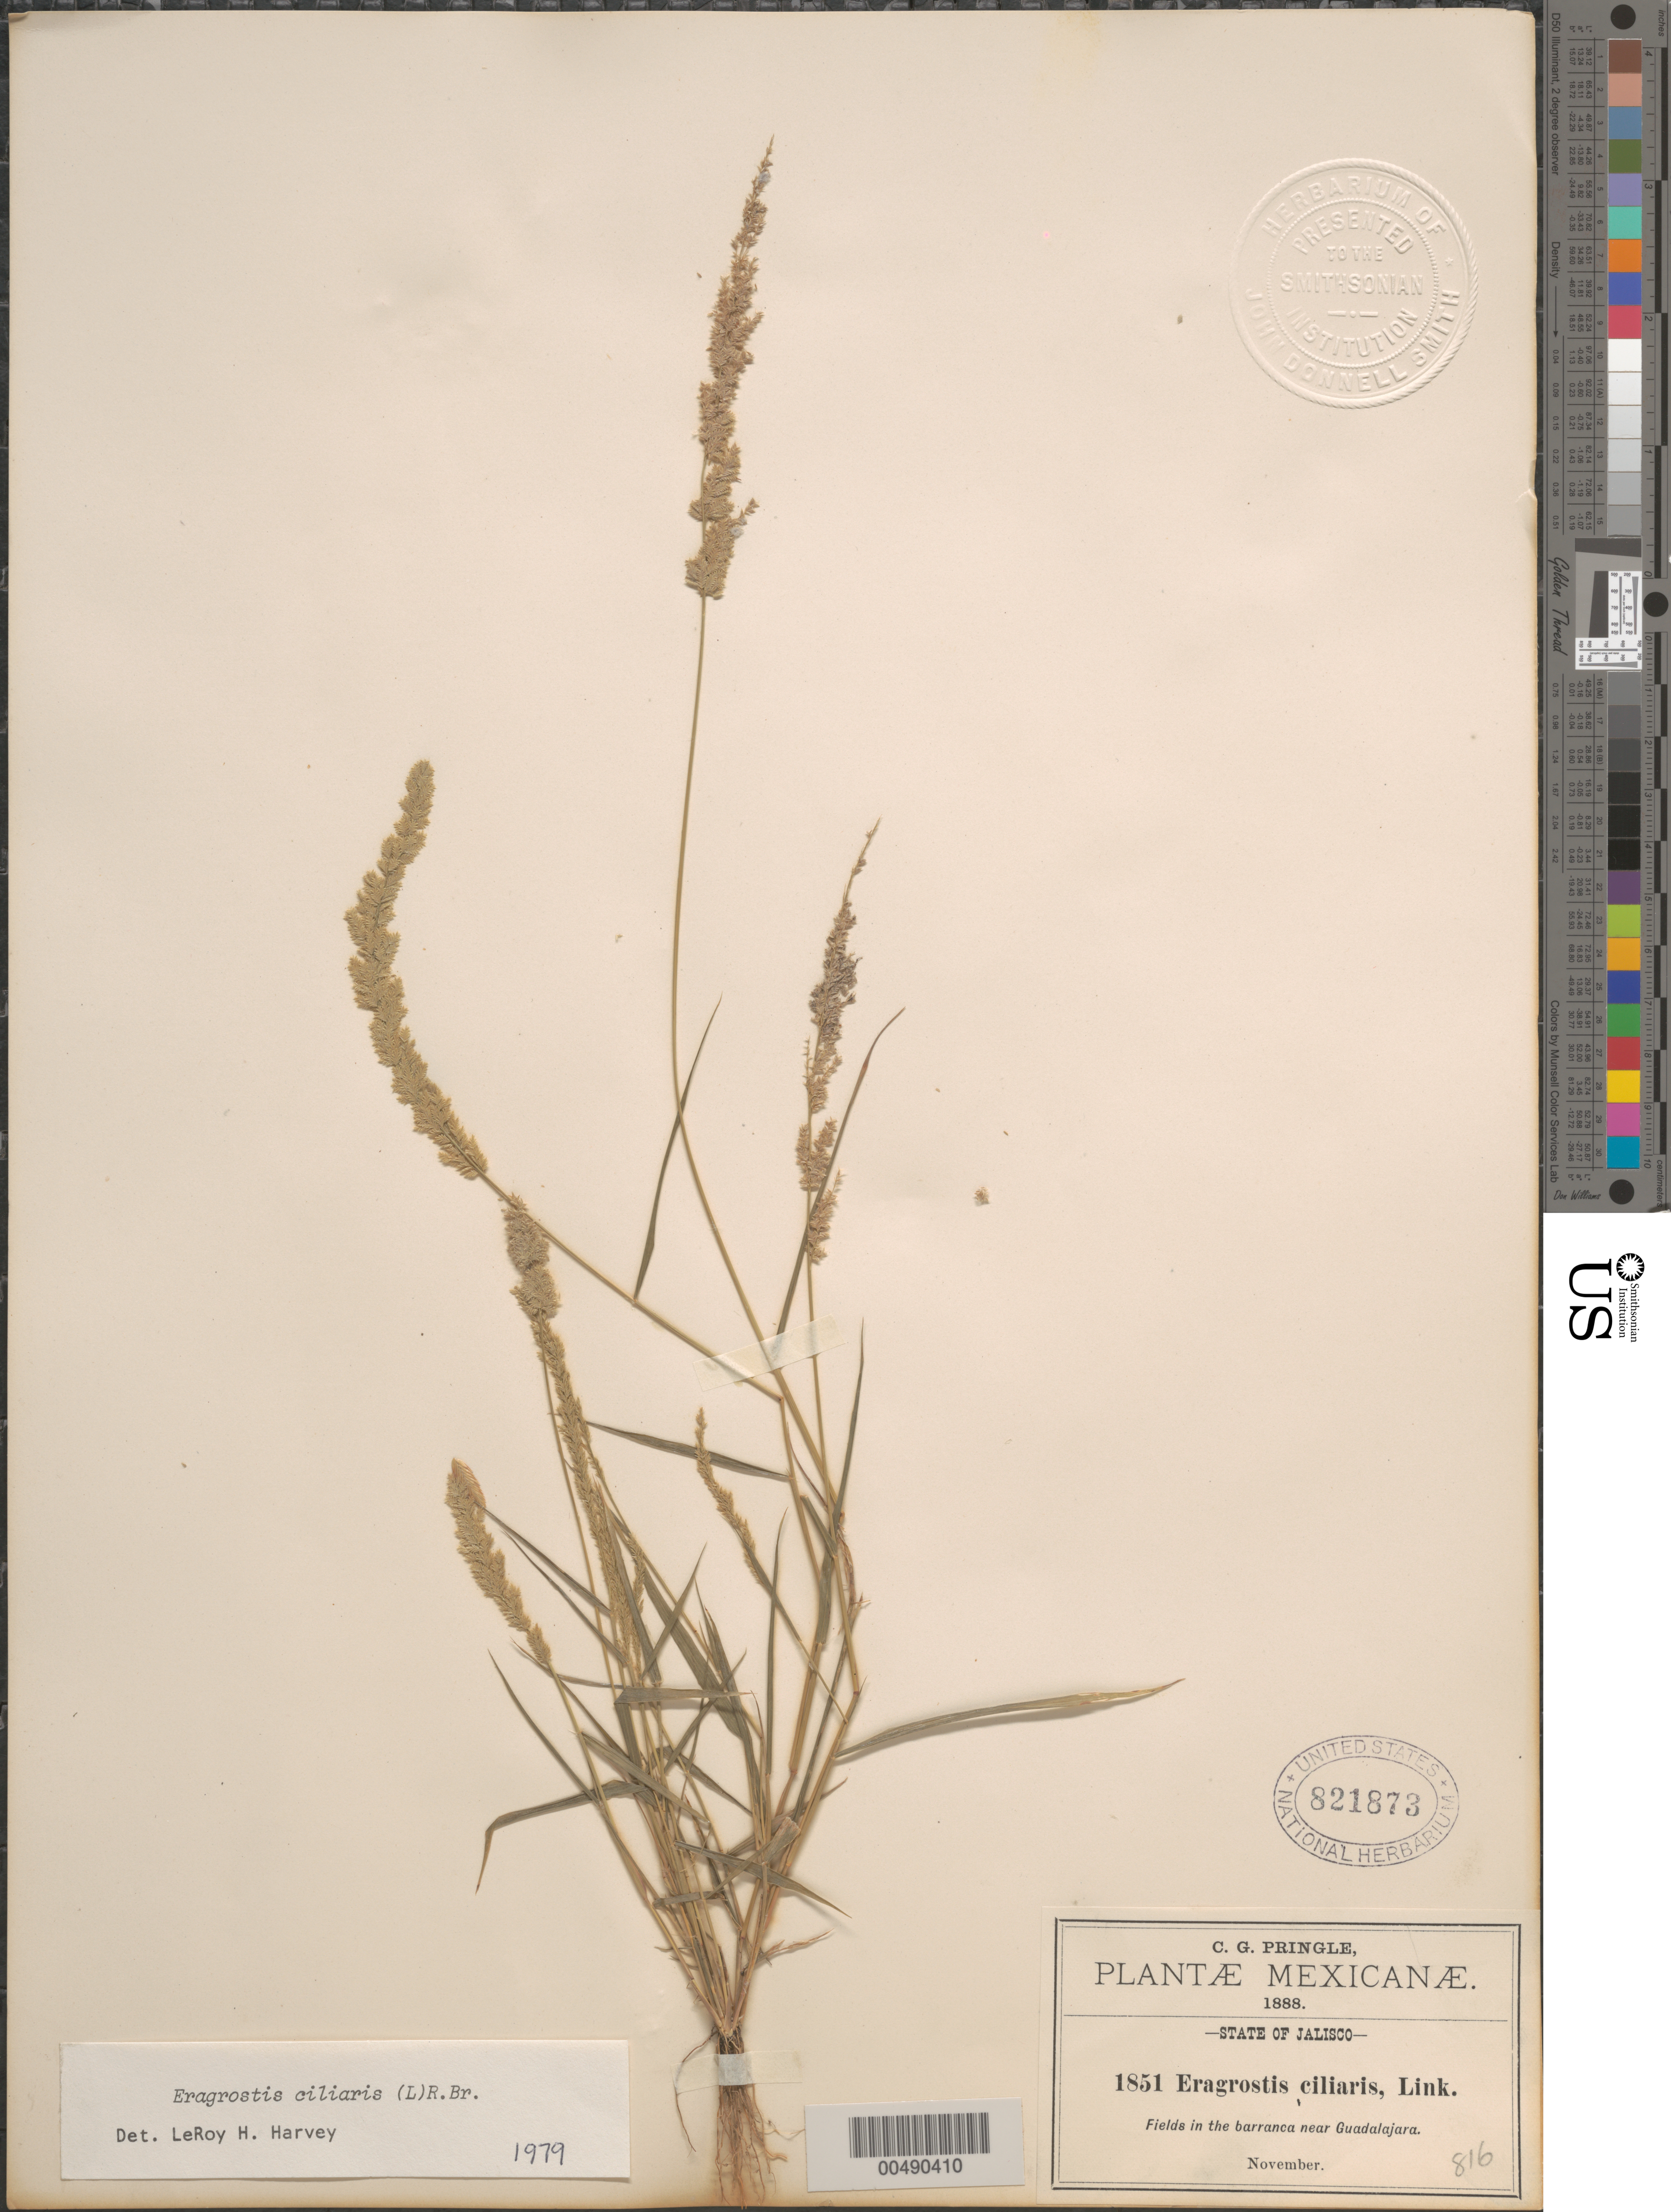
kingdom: Plantae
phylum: Tracheophyta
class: Liliopsida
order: Poales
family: Poaceae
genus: Eragrostis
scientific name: Eragrostis ciliaris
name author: (L.) R. Br.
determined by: Harvey, L. H.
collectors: C. G. Pringle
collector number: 1851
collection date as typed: Nov 1888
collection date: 1888-11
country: Mexico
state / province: Jalisco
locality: Near Guadalajara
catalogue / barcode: US 821873